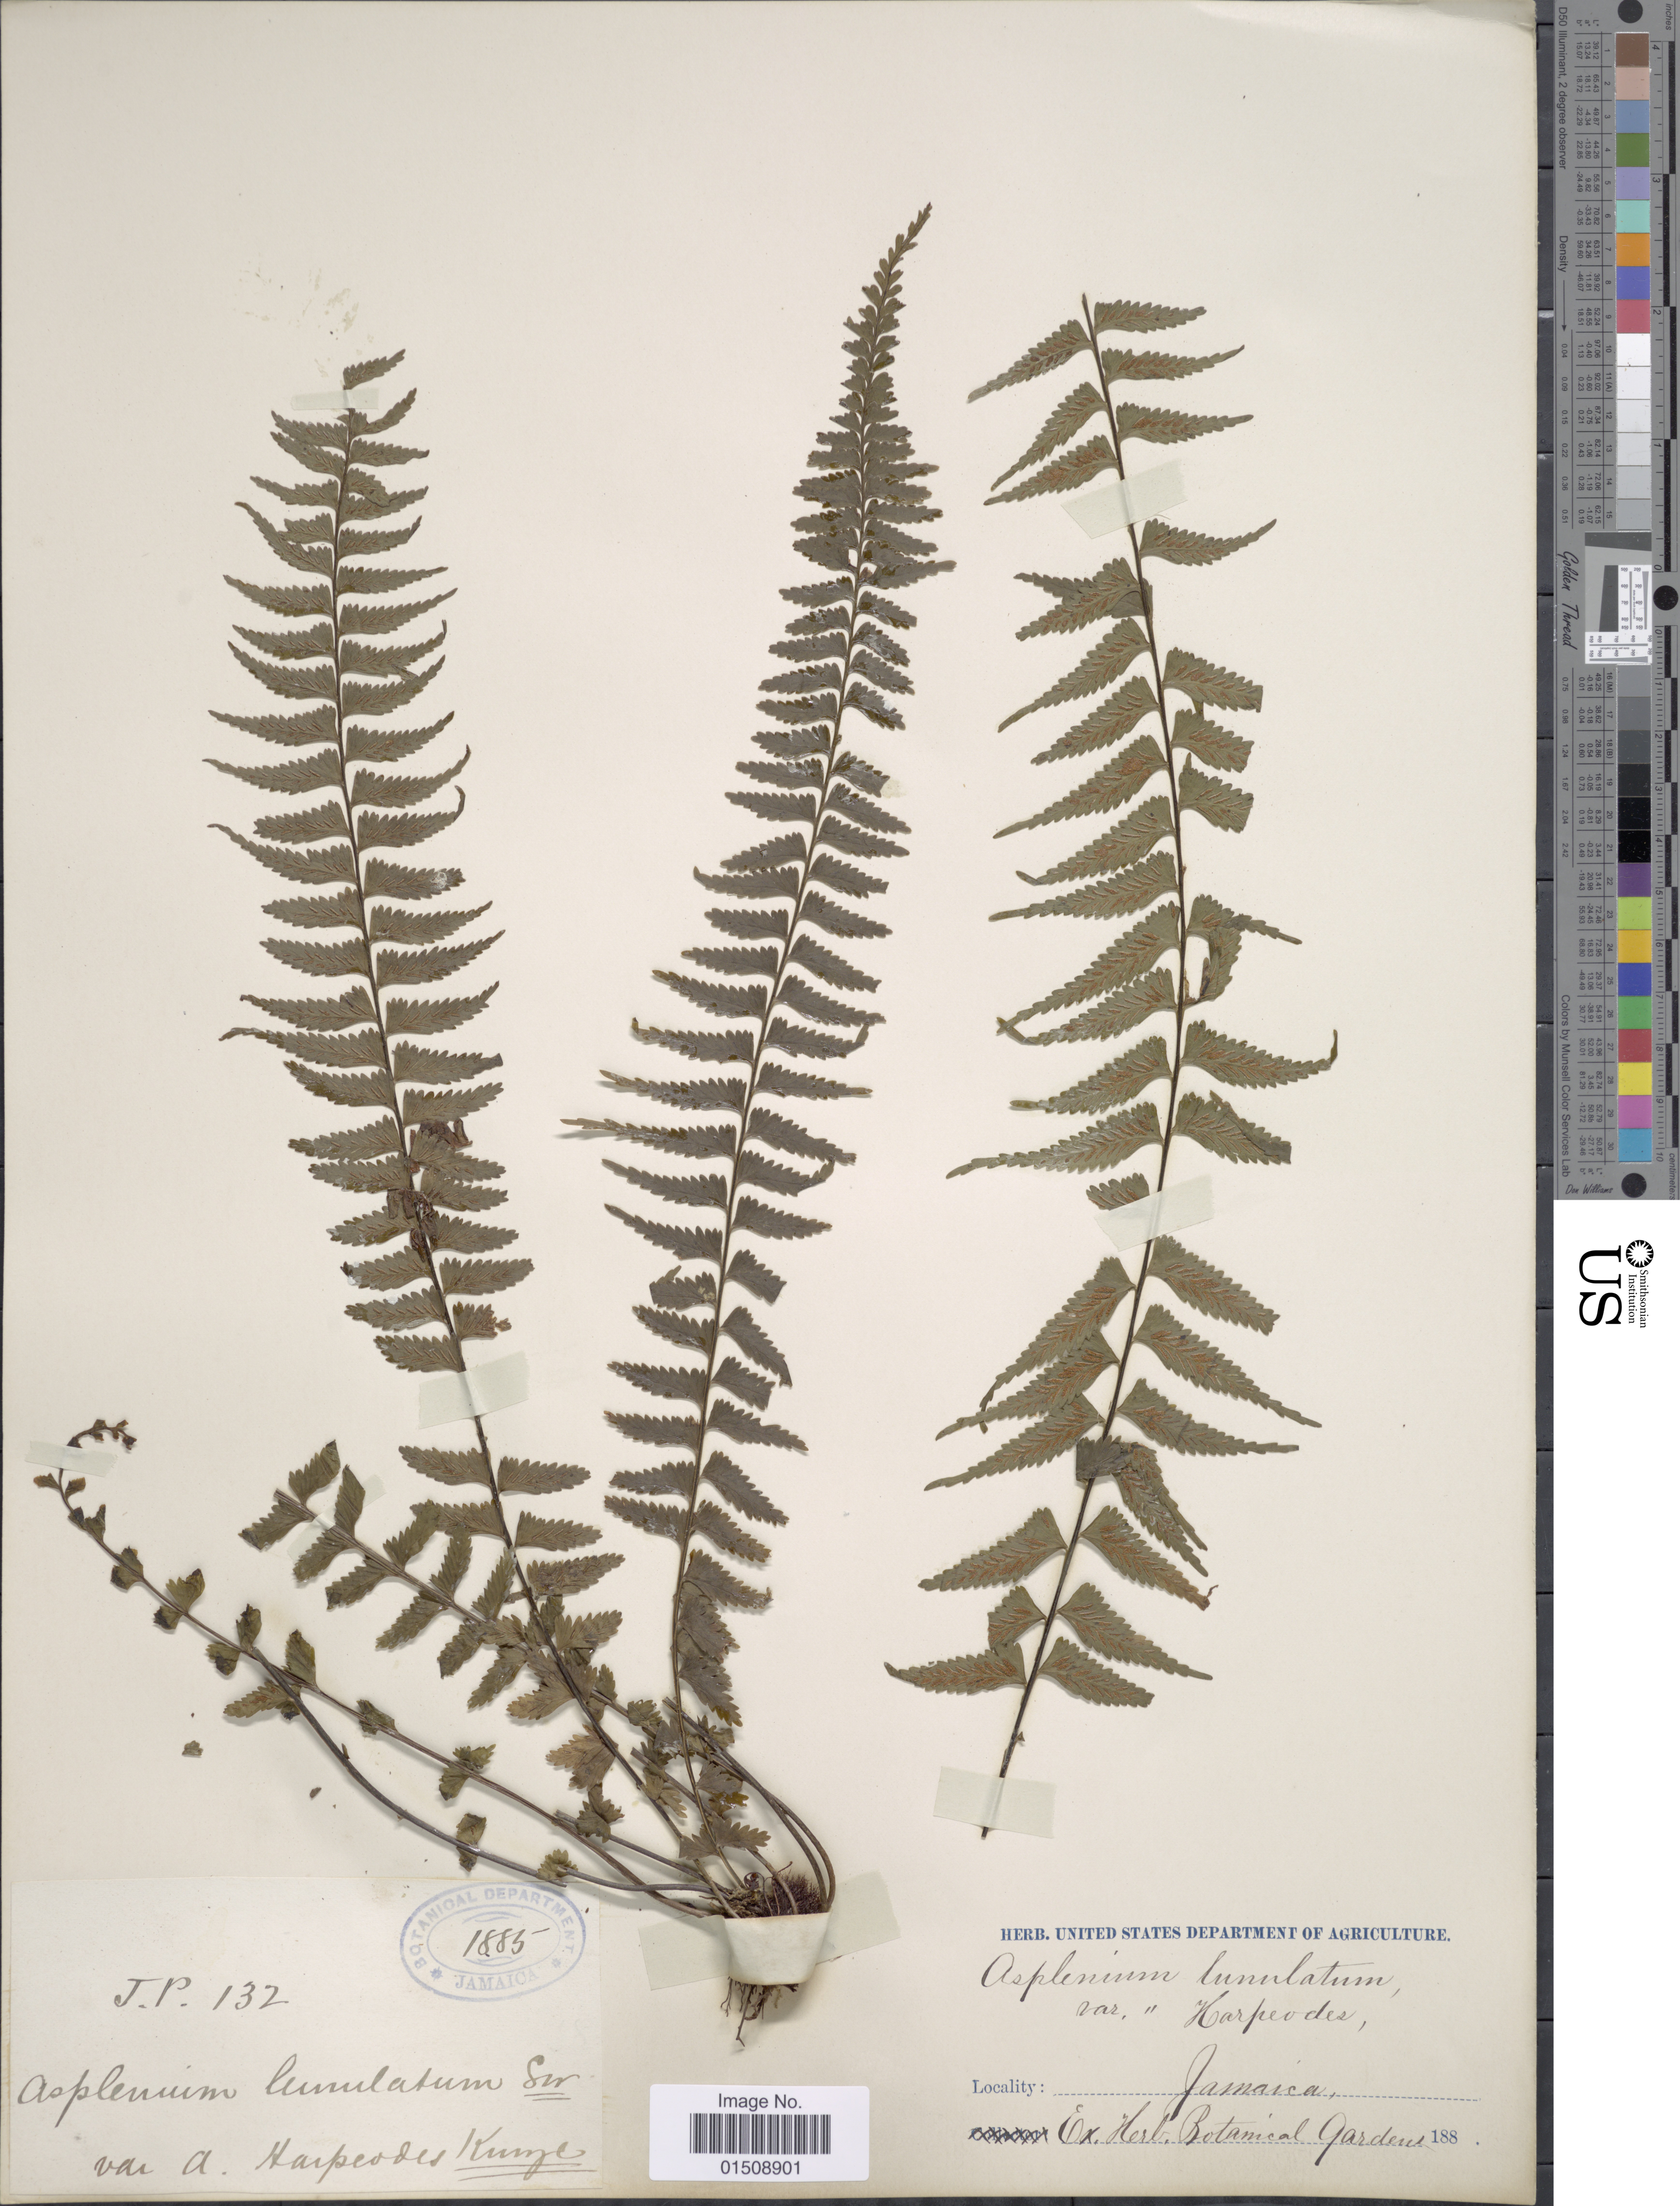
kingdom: Plantae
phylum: Tracheophyta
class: Polypodiopsida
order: Polypodiales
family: Aspleniaceae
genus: Asplenium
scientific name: Asplenium harpeodes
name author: Kunze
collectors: J.P.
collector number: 132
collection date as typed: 188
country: Jamaica